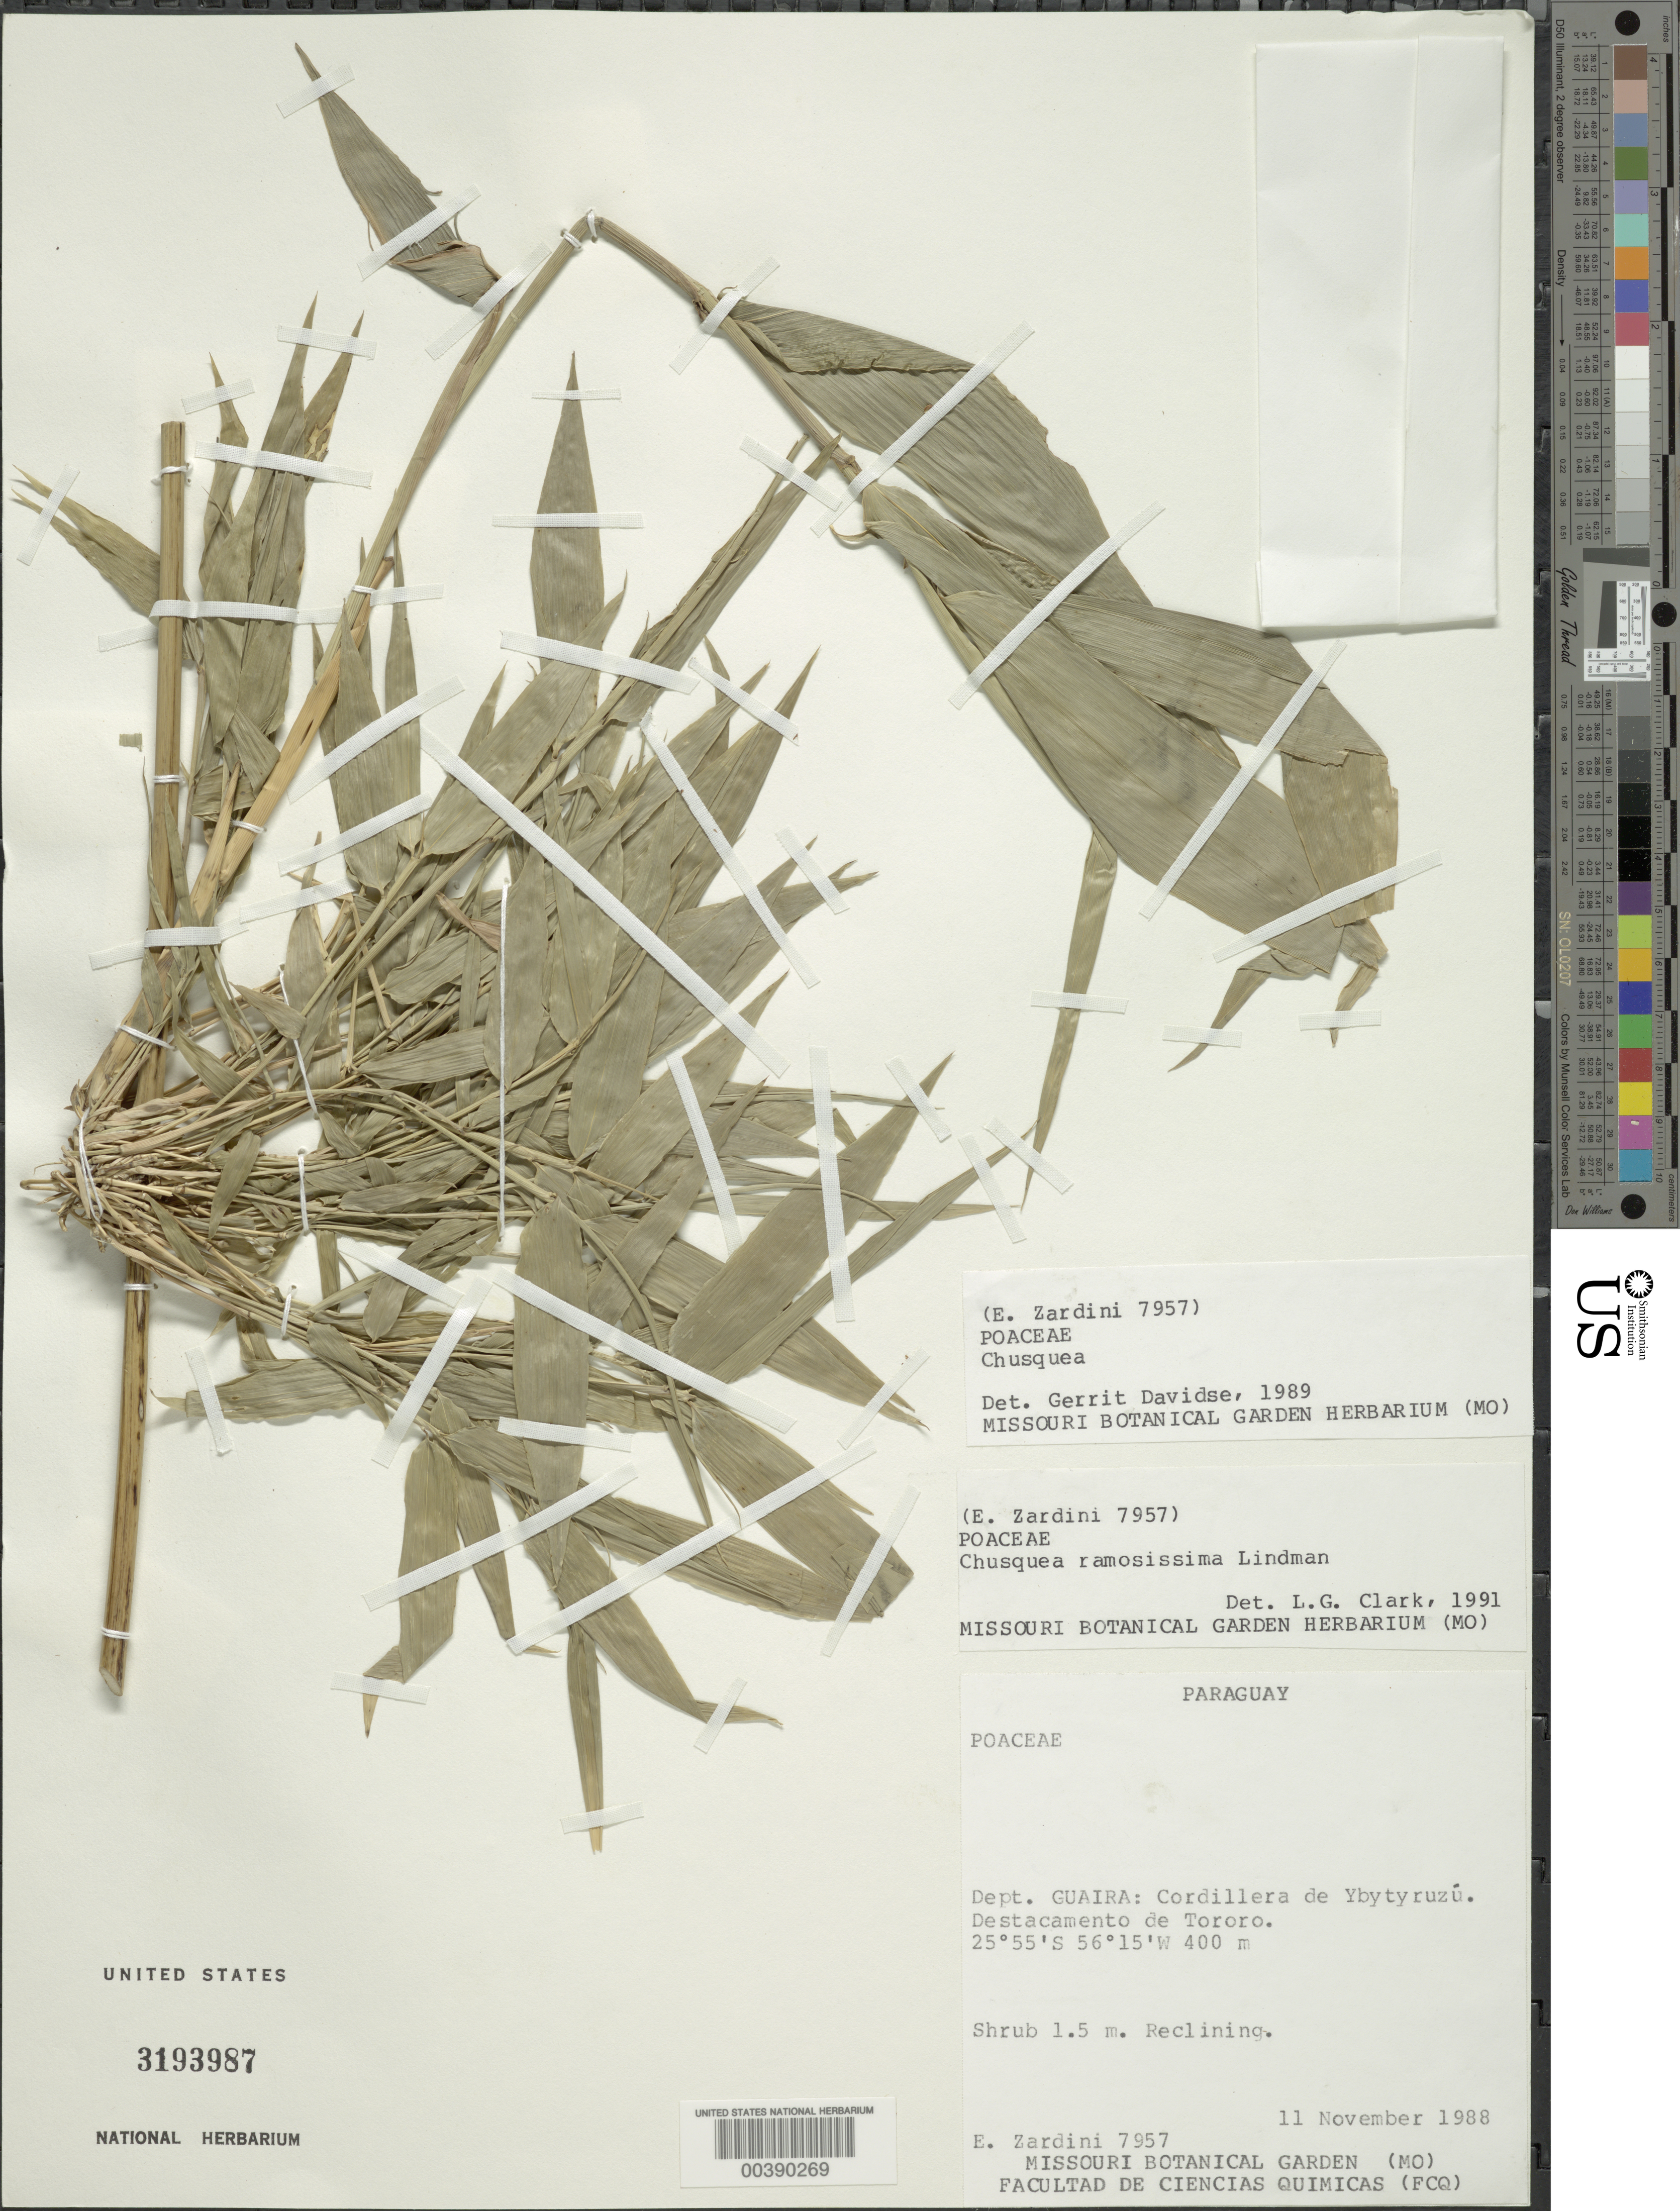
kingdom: Plantae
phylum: Tracheophyta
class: Liliopsida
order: Poales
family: Poaceae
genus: Chusquea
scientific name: Chusquea ramosissima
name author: Lindm.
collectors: E. M. Zardini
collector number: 7957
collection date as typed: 11 Nov 1988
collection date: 1988-11-11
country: Paraguay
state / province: Guairá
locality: Cordillera de ybytyruzu; destacamento de tororo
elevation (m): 400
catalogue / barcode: US 3193987